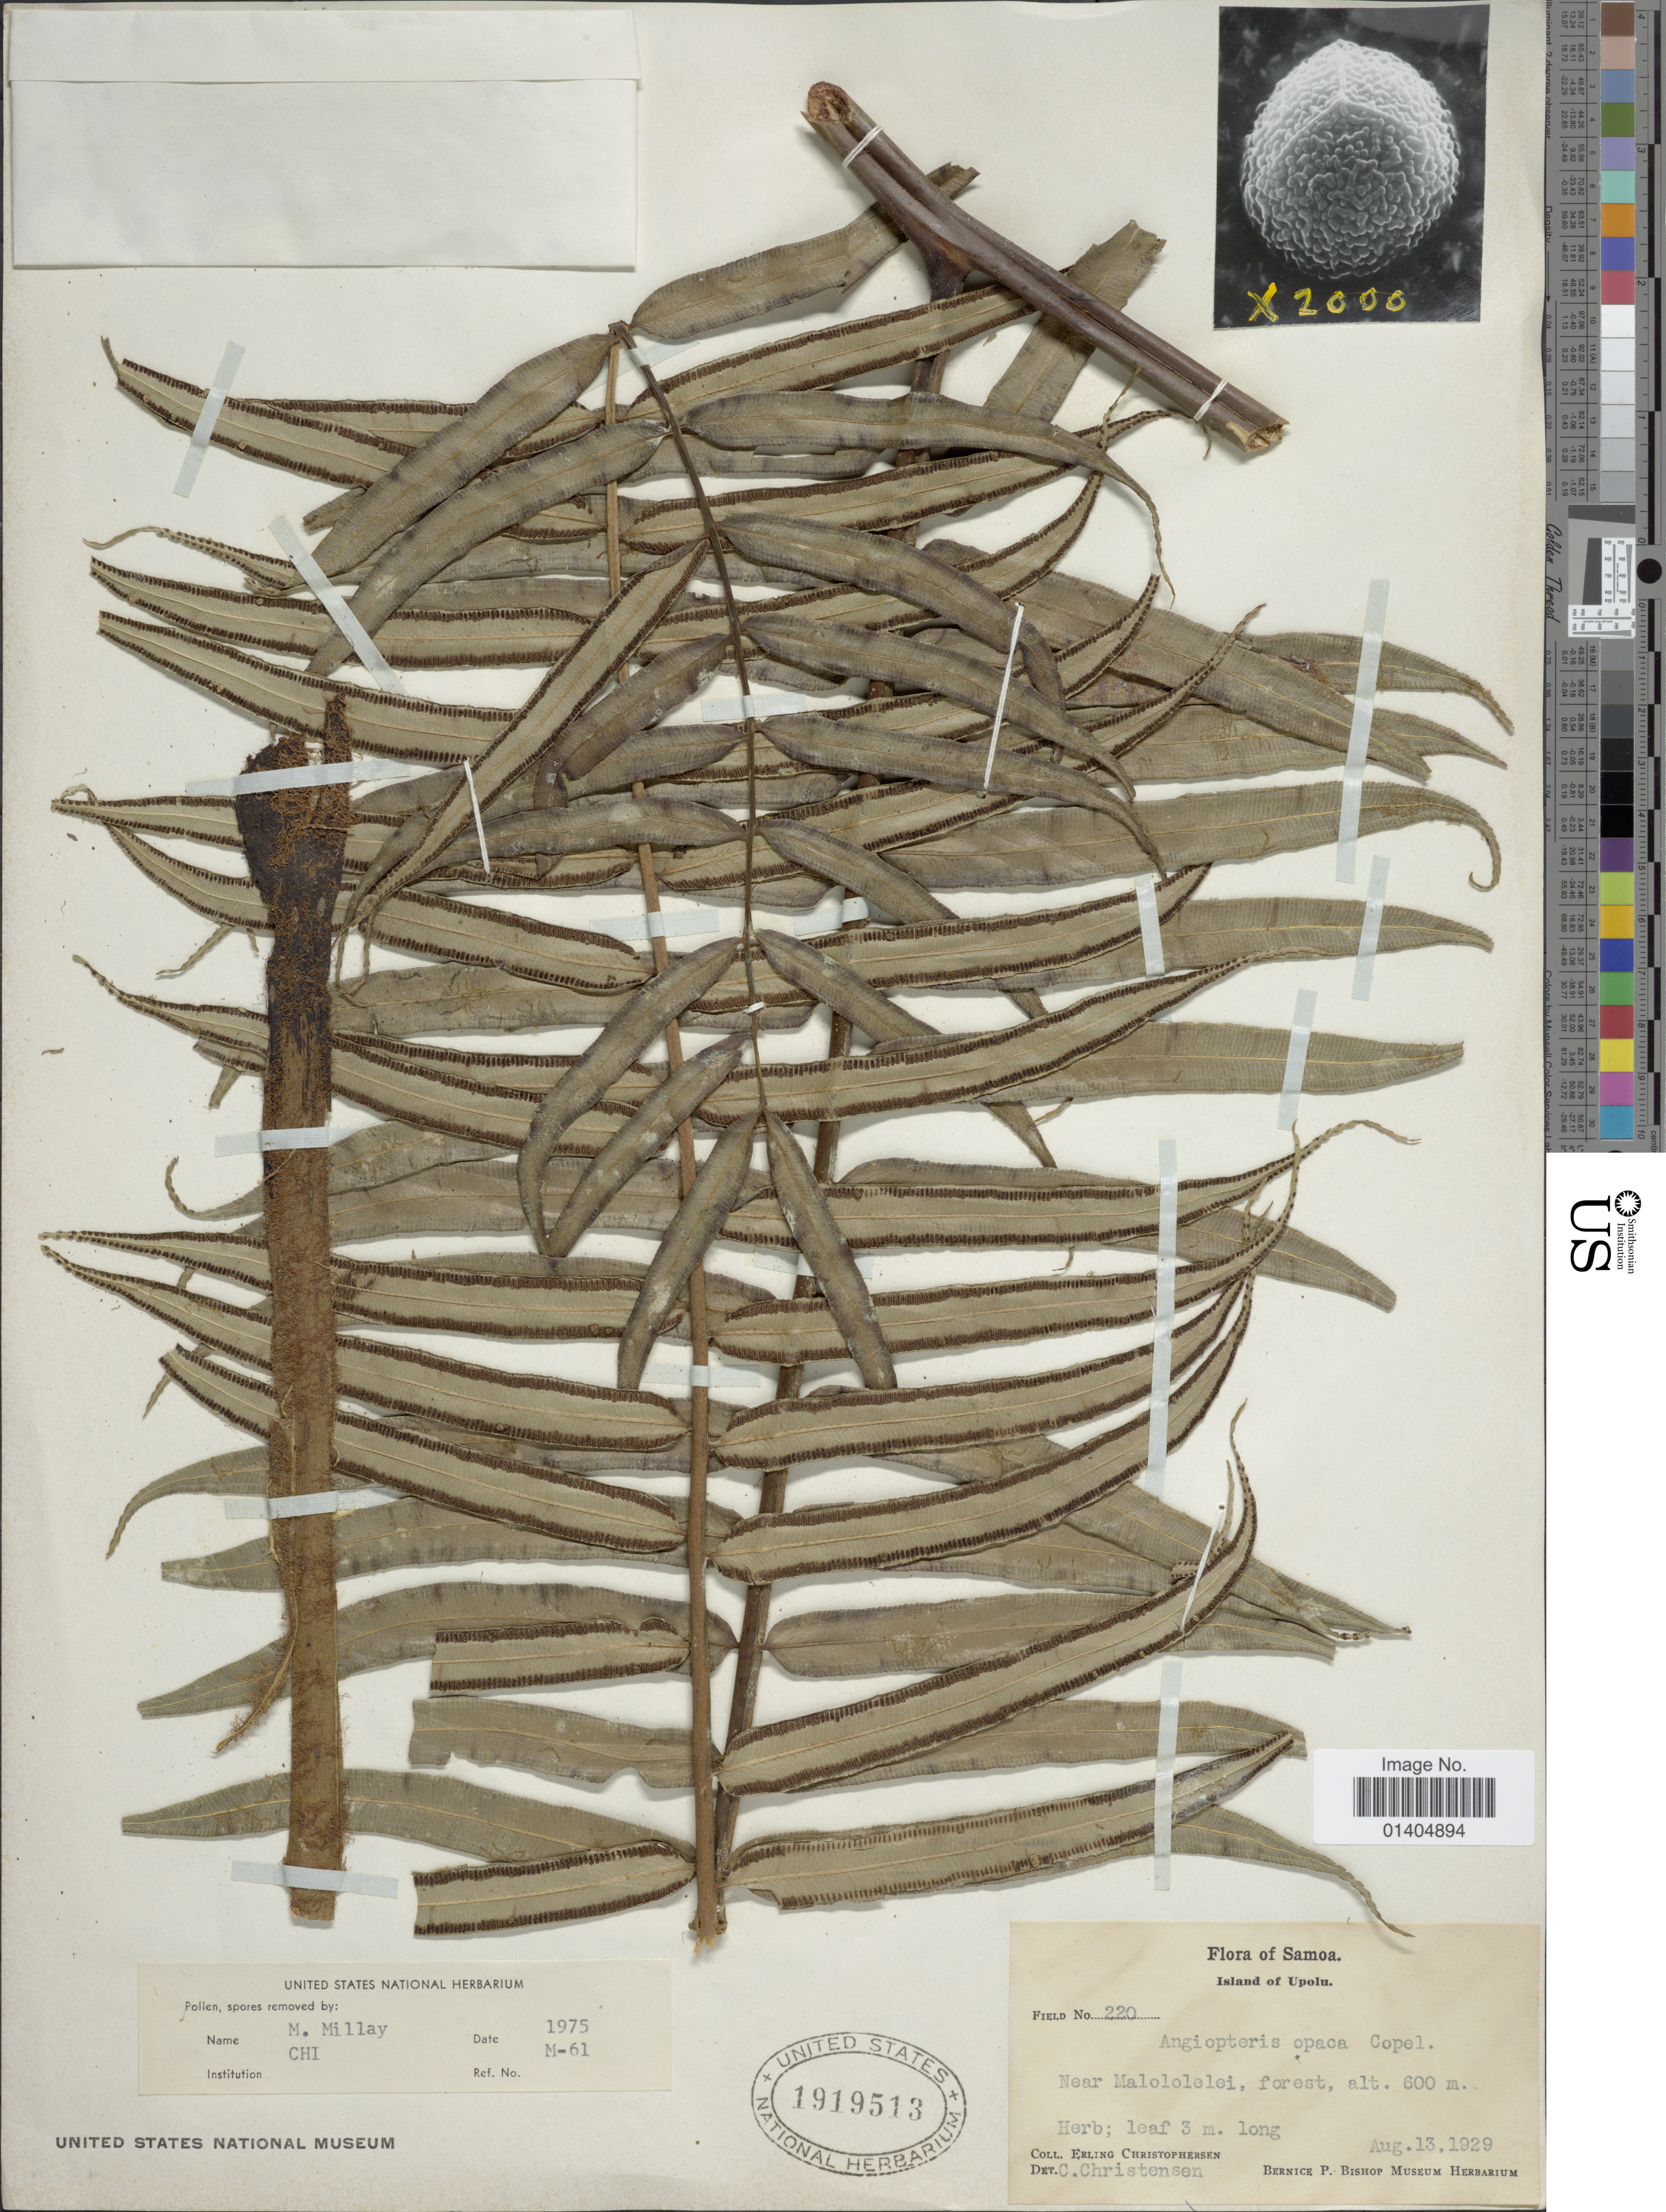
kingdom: Plantae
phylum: Tracheophyta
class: Polypodiopsida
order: Marattiales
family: Marattiaceae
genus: Angiopteris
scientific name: Angiopteris opaca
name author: Copel.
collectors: E. Christophersen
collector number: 220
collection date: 1929-08-13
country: Samoa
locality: Samoa, island of Upolu, Near Malololelei, forest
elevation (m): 600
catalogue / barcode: US 1919513